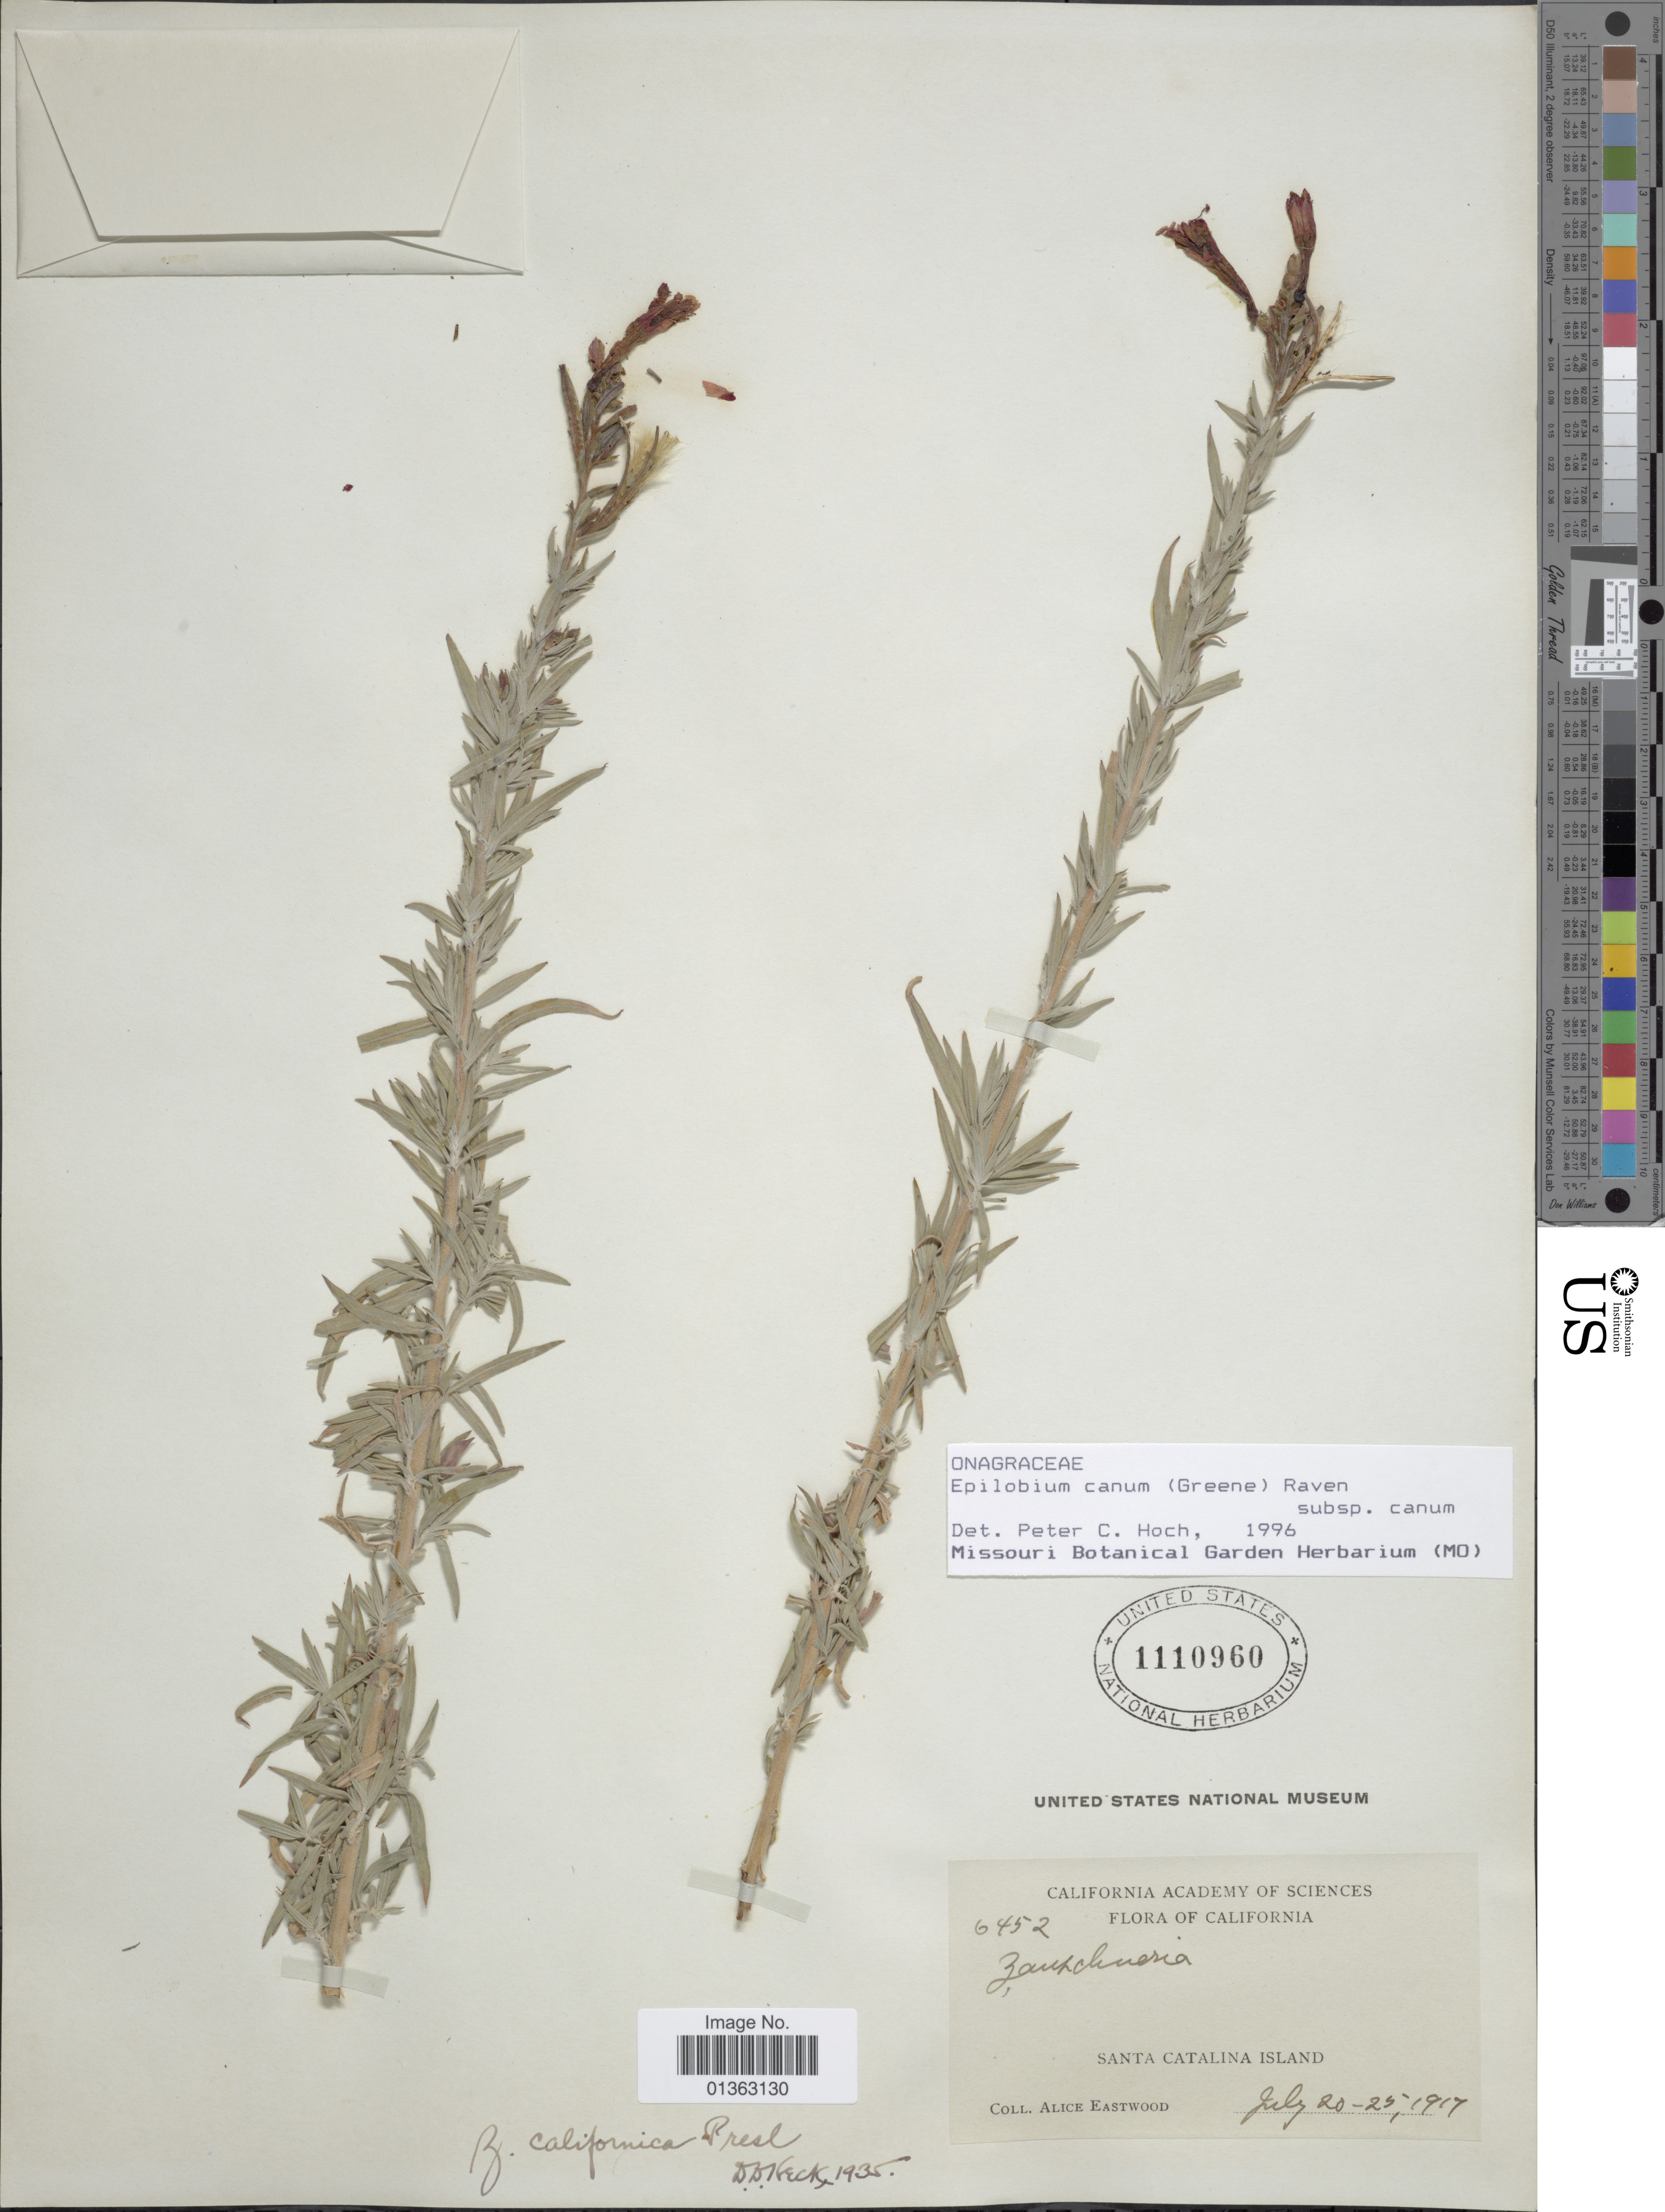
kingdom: Plantae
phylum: Tracheophyta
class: Magnoliopsida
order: Myrtales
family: Onagraceae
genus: Epilobium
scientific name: Epilobium canum subsp. canum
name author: (Greene) P.H. Raven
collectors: A. Eastwood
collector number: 6452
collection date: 1917-07-20/1917-07-25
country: United States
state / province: California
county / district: Los Angeles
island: Santa Catalina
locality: Santa Catalina Island.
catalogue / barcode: US 1110960